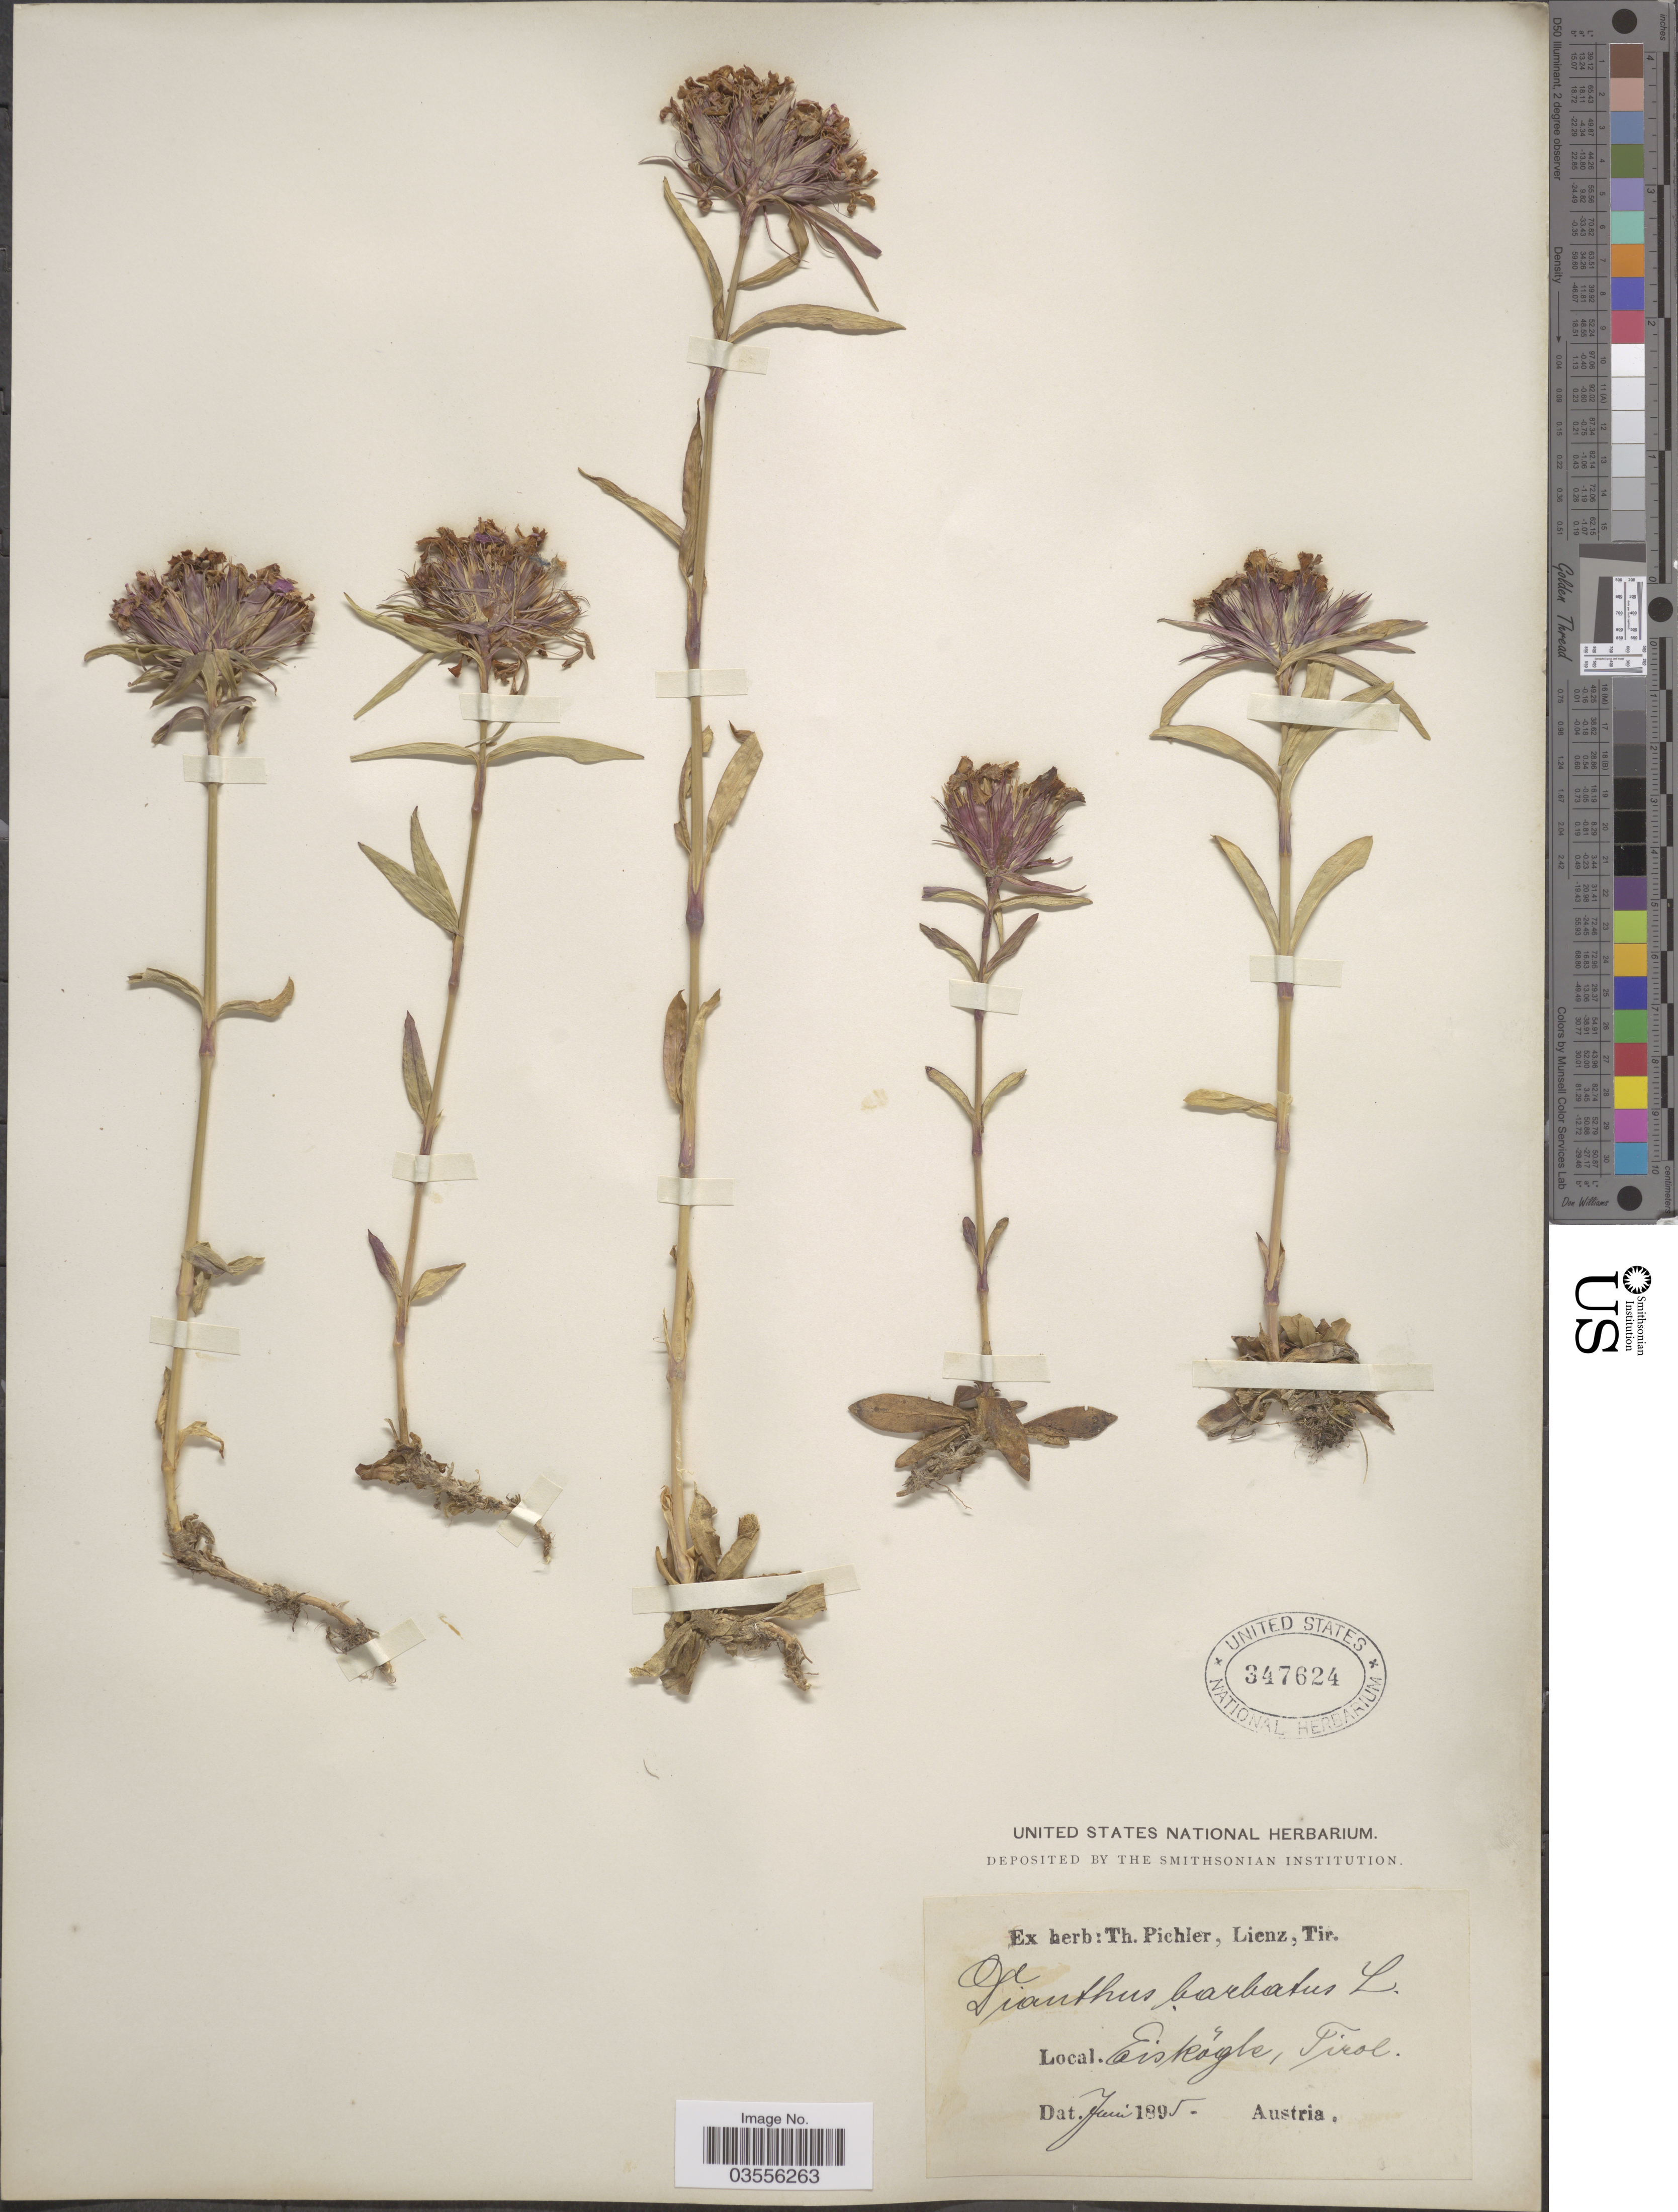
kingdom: Plantae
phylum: Tracheophyta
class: Magnoliopsida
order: Caryophyllales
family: Caryophyllaceae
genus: Dianthus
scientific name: Dianthus barbatus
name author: L.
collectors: ex herb. T. Pichler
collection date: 1895-06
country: Austria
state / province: Tirol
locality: Eiskögle.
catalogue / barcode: US 347624